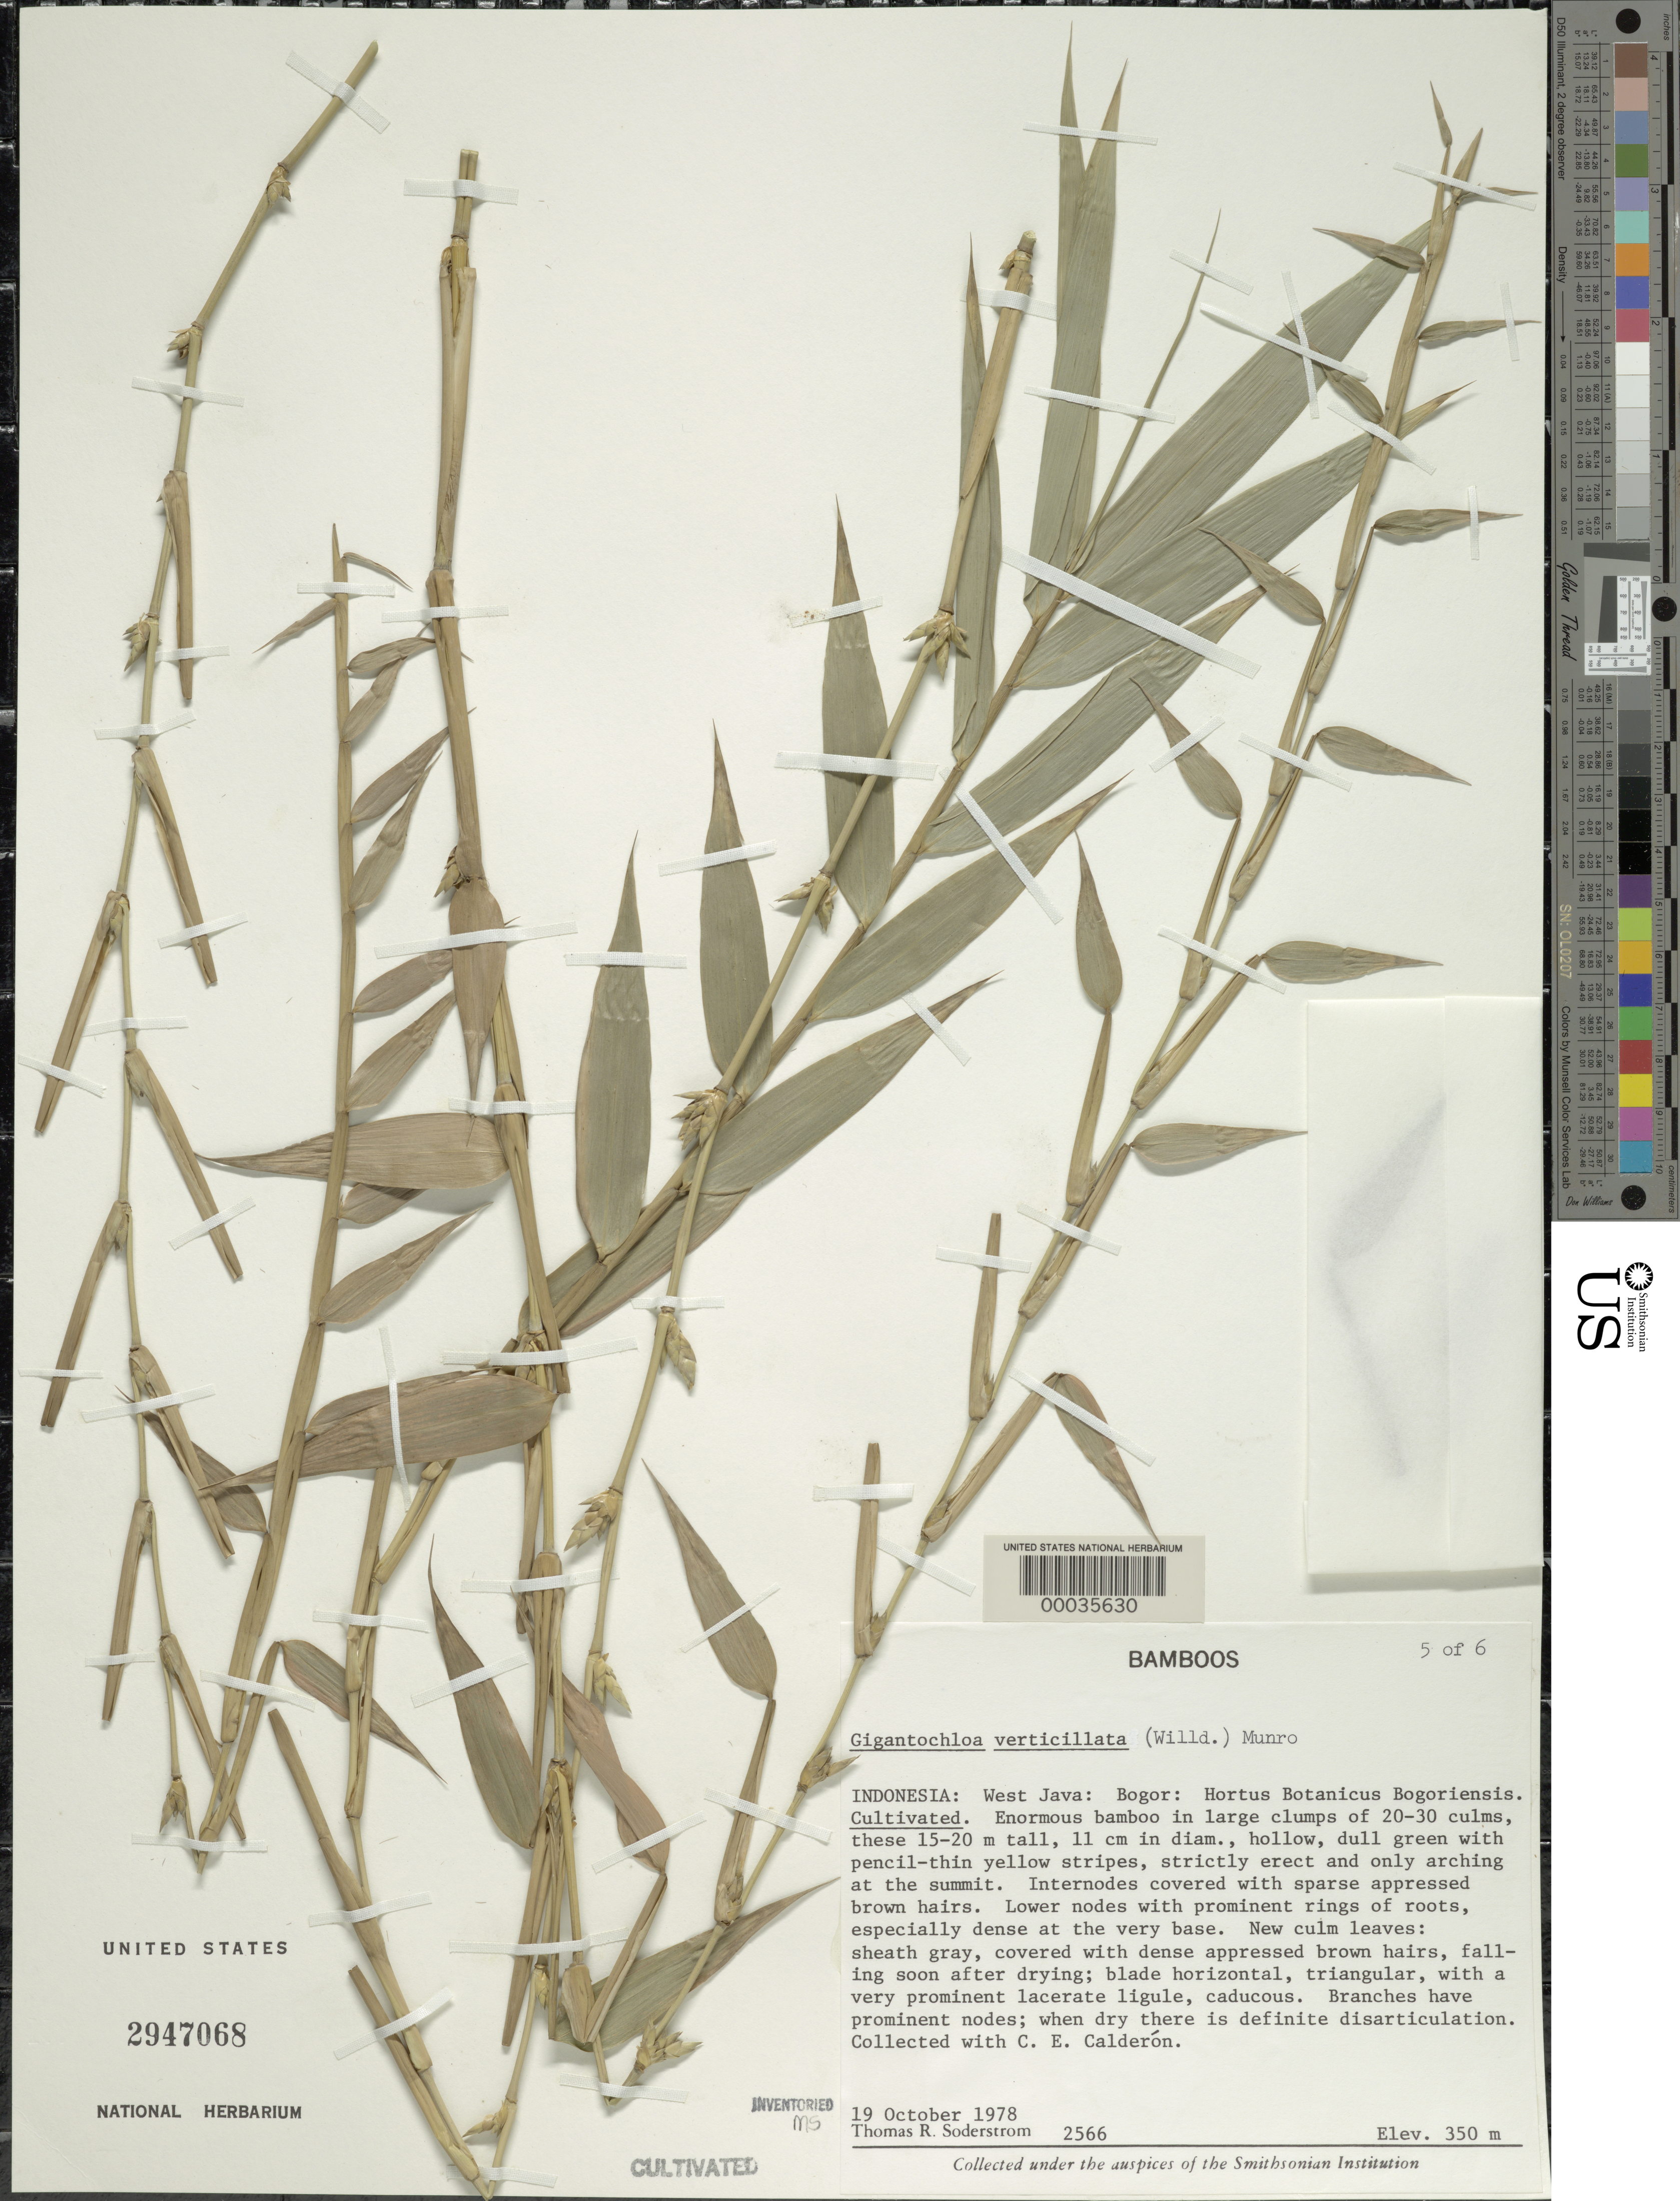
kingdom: Plantae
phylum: Tracheophyta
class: Liliopsida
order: Poales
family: Poaceae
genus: Dendrocalamus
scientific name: Dendrocalamus verticillata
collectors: T. R. Soderstrom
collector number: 2566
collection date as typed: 19 Oct 1978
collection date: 1978-10-19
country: Indonesia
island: Java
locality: Hortus botanicus borgoriensis-bogor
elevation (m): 350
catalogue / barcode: US 2947068